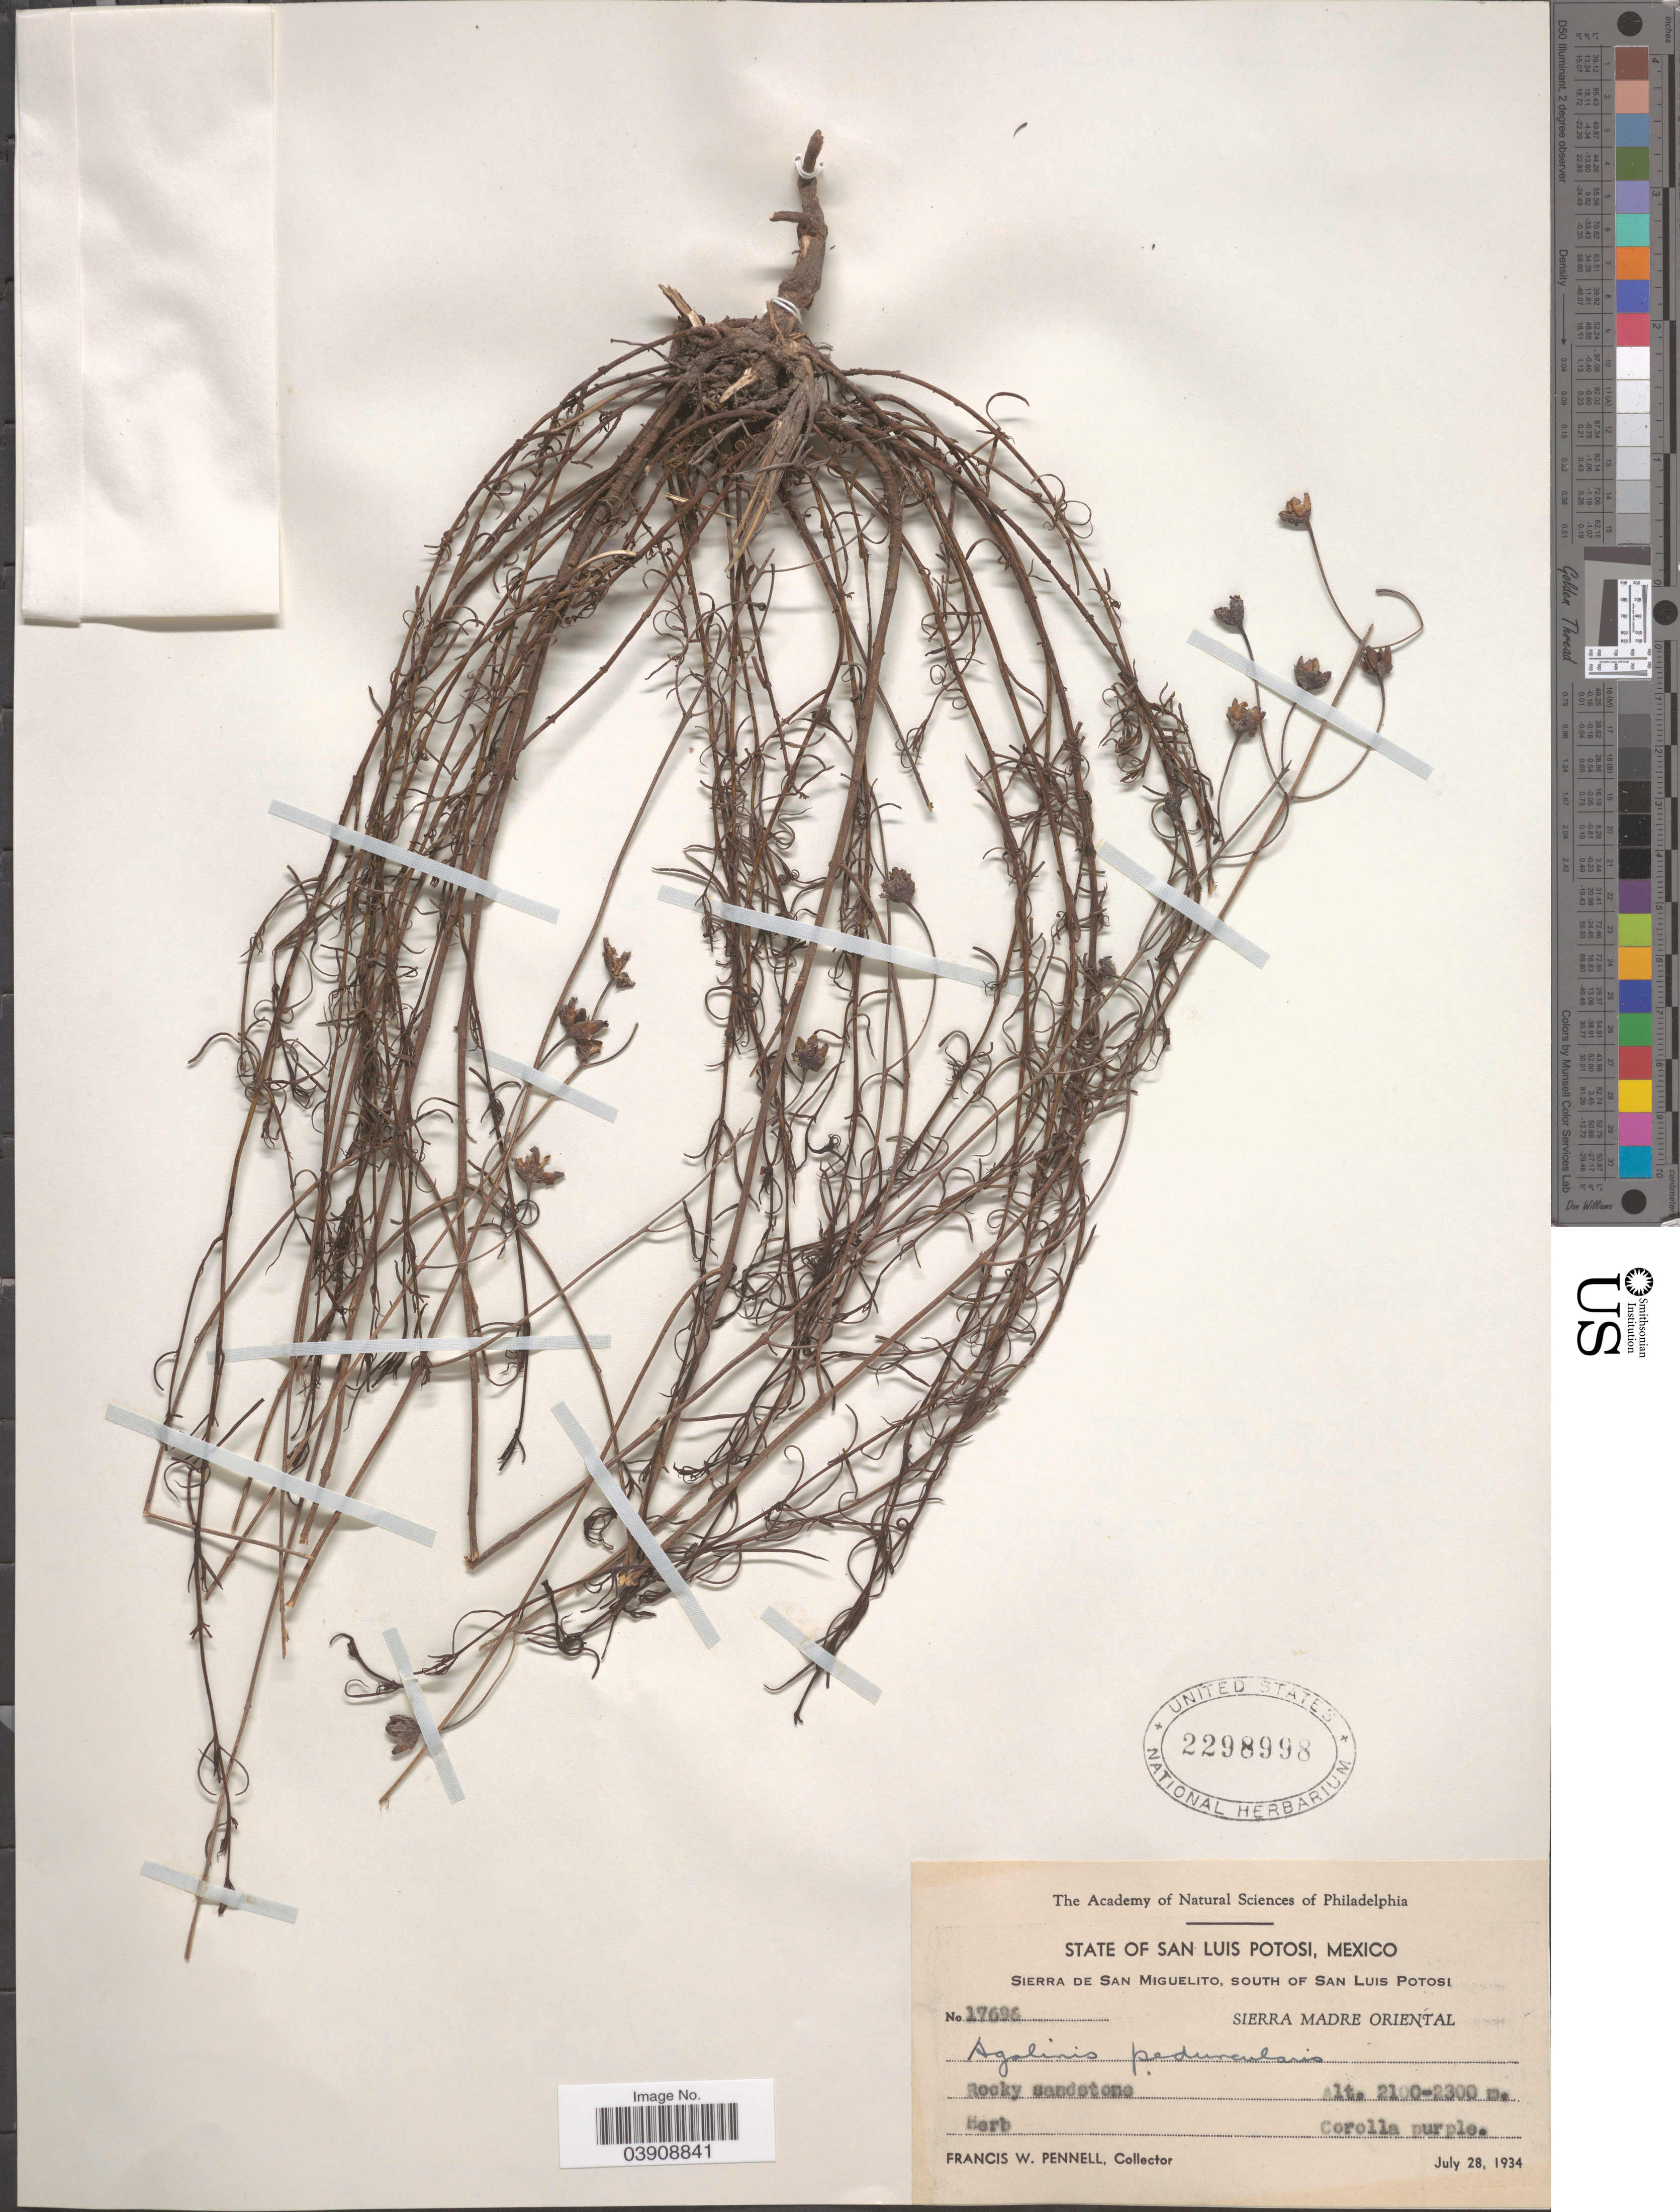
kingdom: Plantae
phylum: Tracheophyta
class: Magnoliopsida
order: Lamiales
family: Orobanchaceae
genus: Agalinis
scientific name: Agalinis peduncularis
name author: (Benth.) Pennell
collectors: F. W. Pennell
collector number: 17696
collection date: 1934-07-28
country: Mexico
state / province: San Luis Potosí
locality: Sierra de San Miguelito, south of San Luis Potosi. Sierra Madre Oriental.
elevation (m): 2100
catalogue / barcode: US 2298998